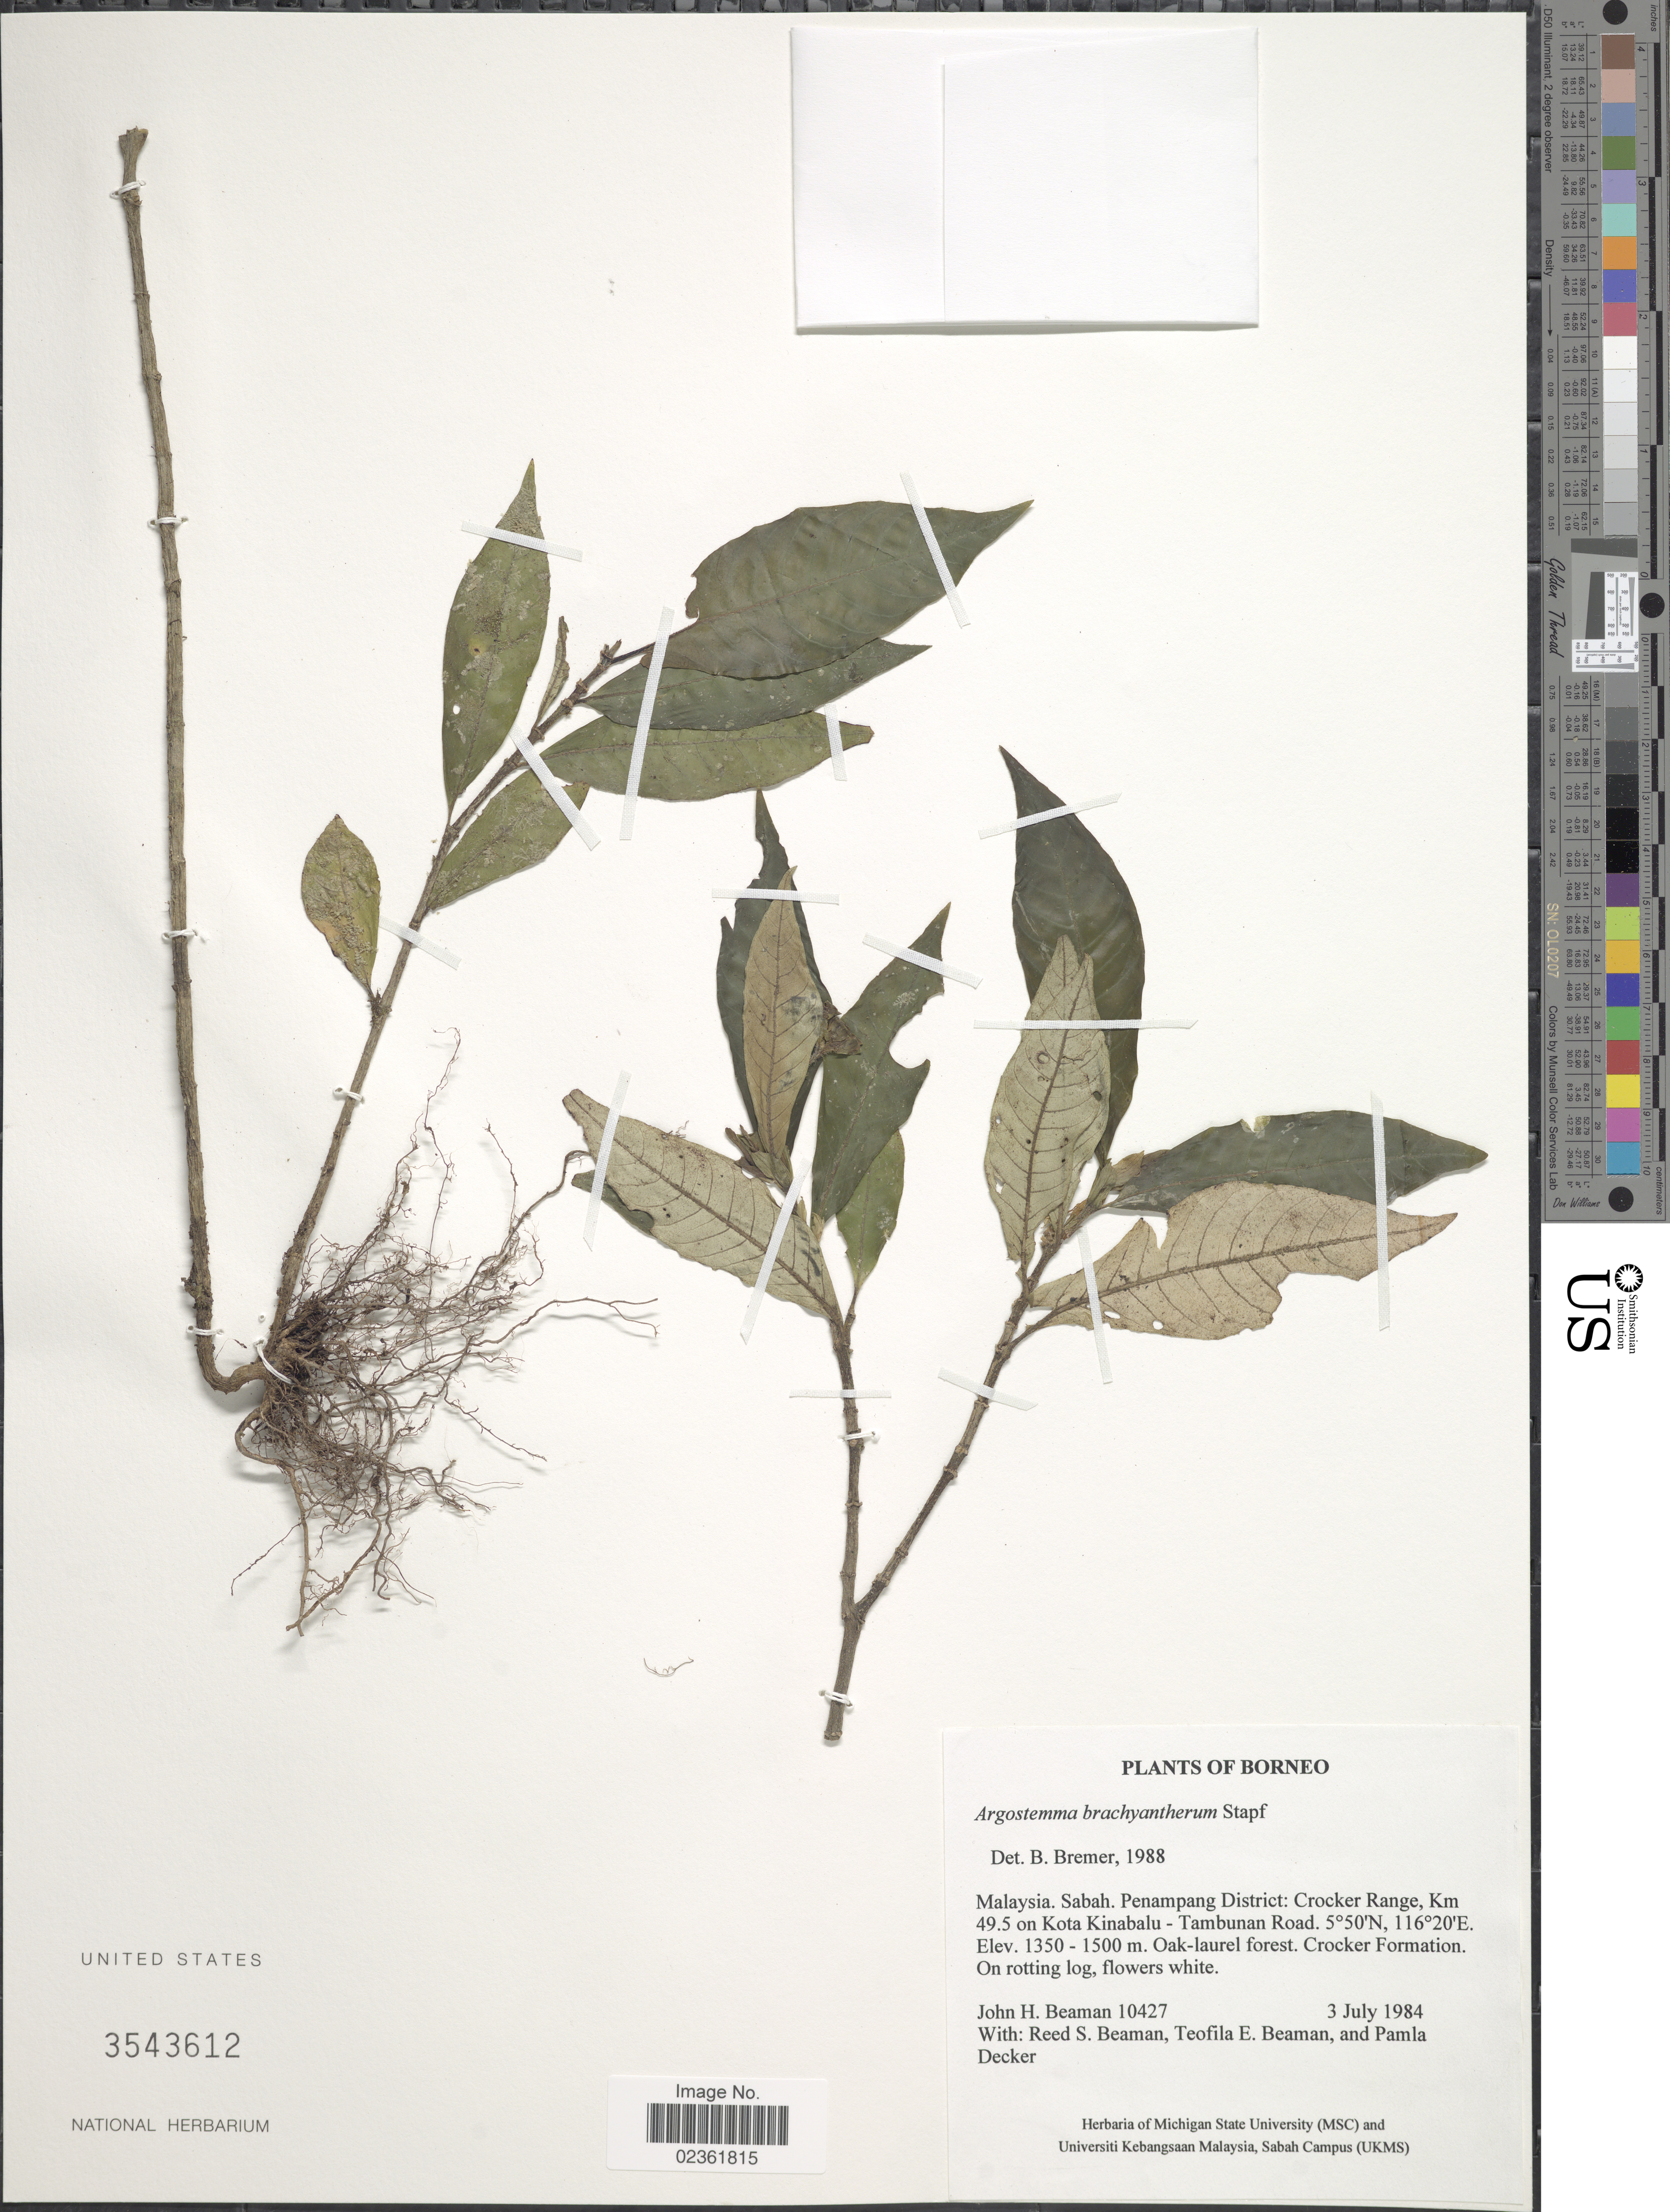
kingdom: Plantae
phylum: Tracheophyta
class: Magnoliopsida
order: Gentianales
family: Rubiaceae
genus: Argostemma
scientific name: Argostemma brachyantherum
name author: Stapf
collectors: J. H. Beaman, R. S. Beaman, T. E. Beaman & P. Decker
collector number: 10427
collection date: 1984-07-03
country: Malaysia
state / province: Sabah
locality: Borneo, Penampang District, Crocker Range, Km 49.5 on Kota Kinabalu-Tambunan Road, Crocker Formation.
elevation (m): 1350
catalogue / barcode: US 3543612